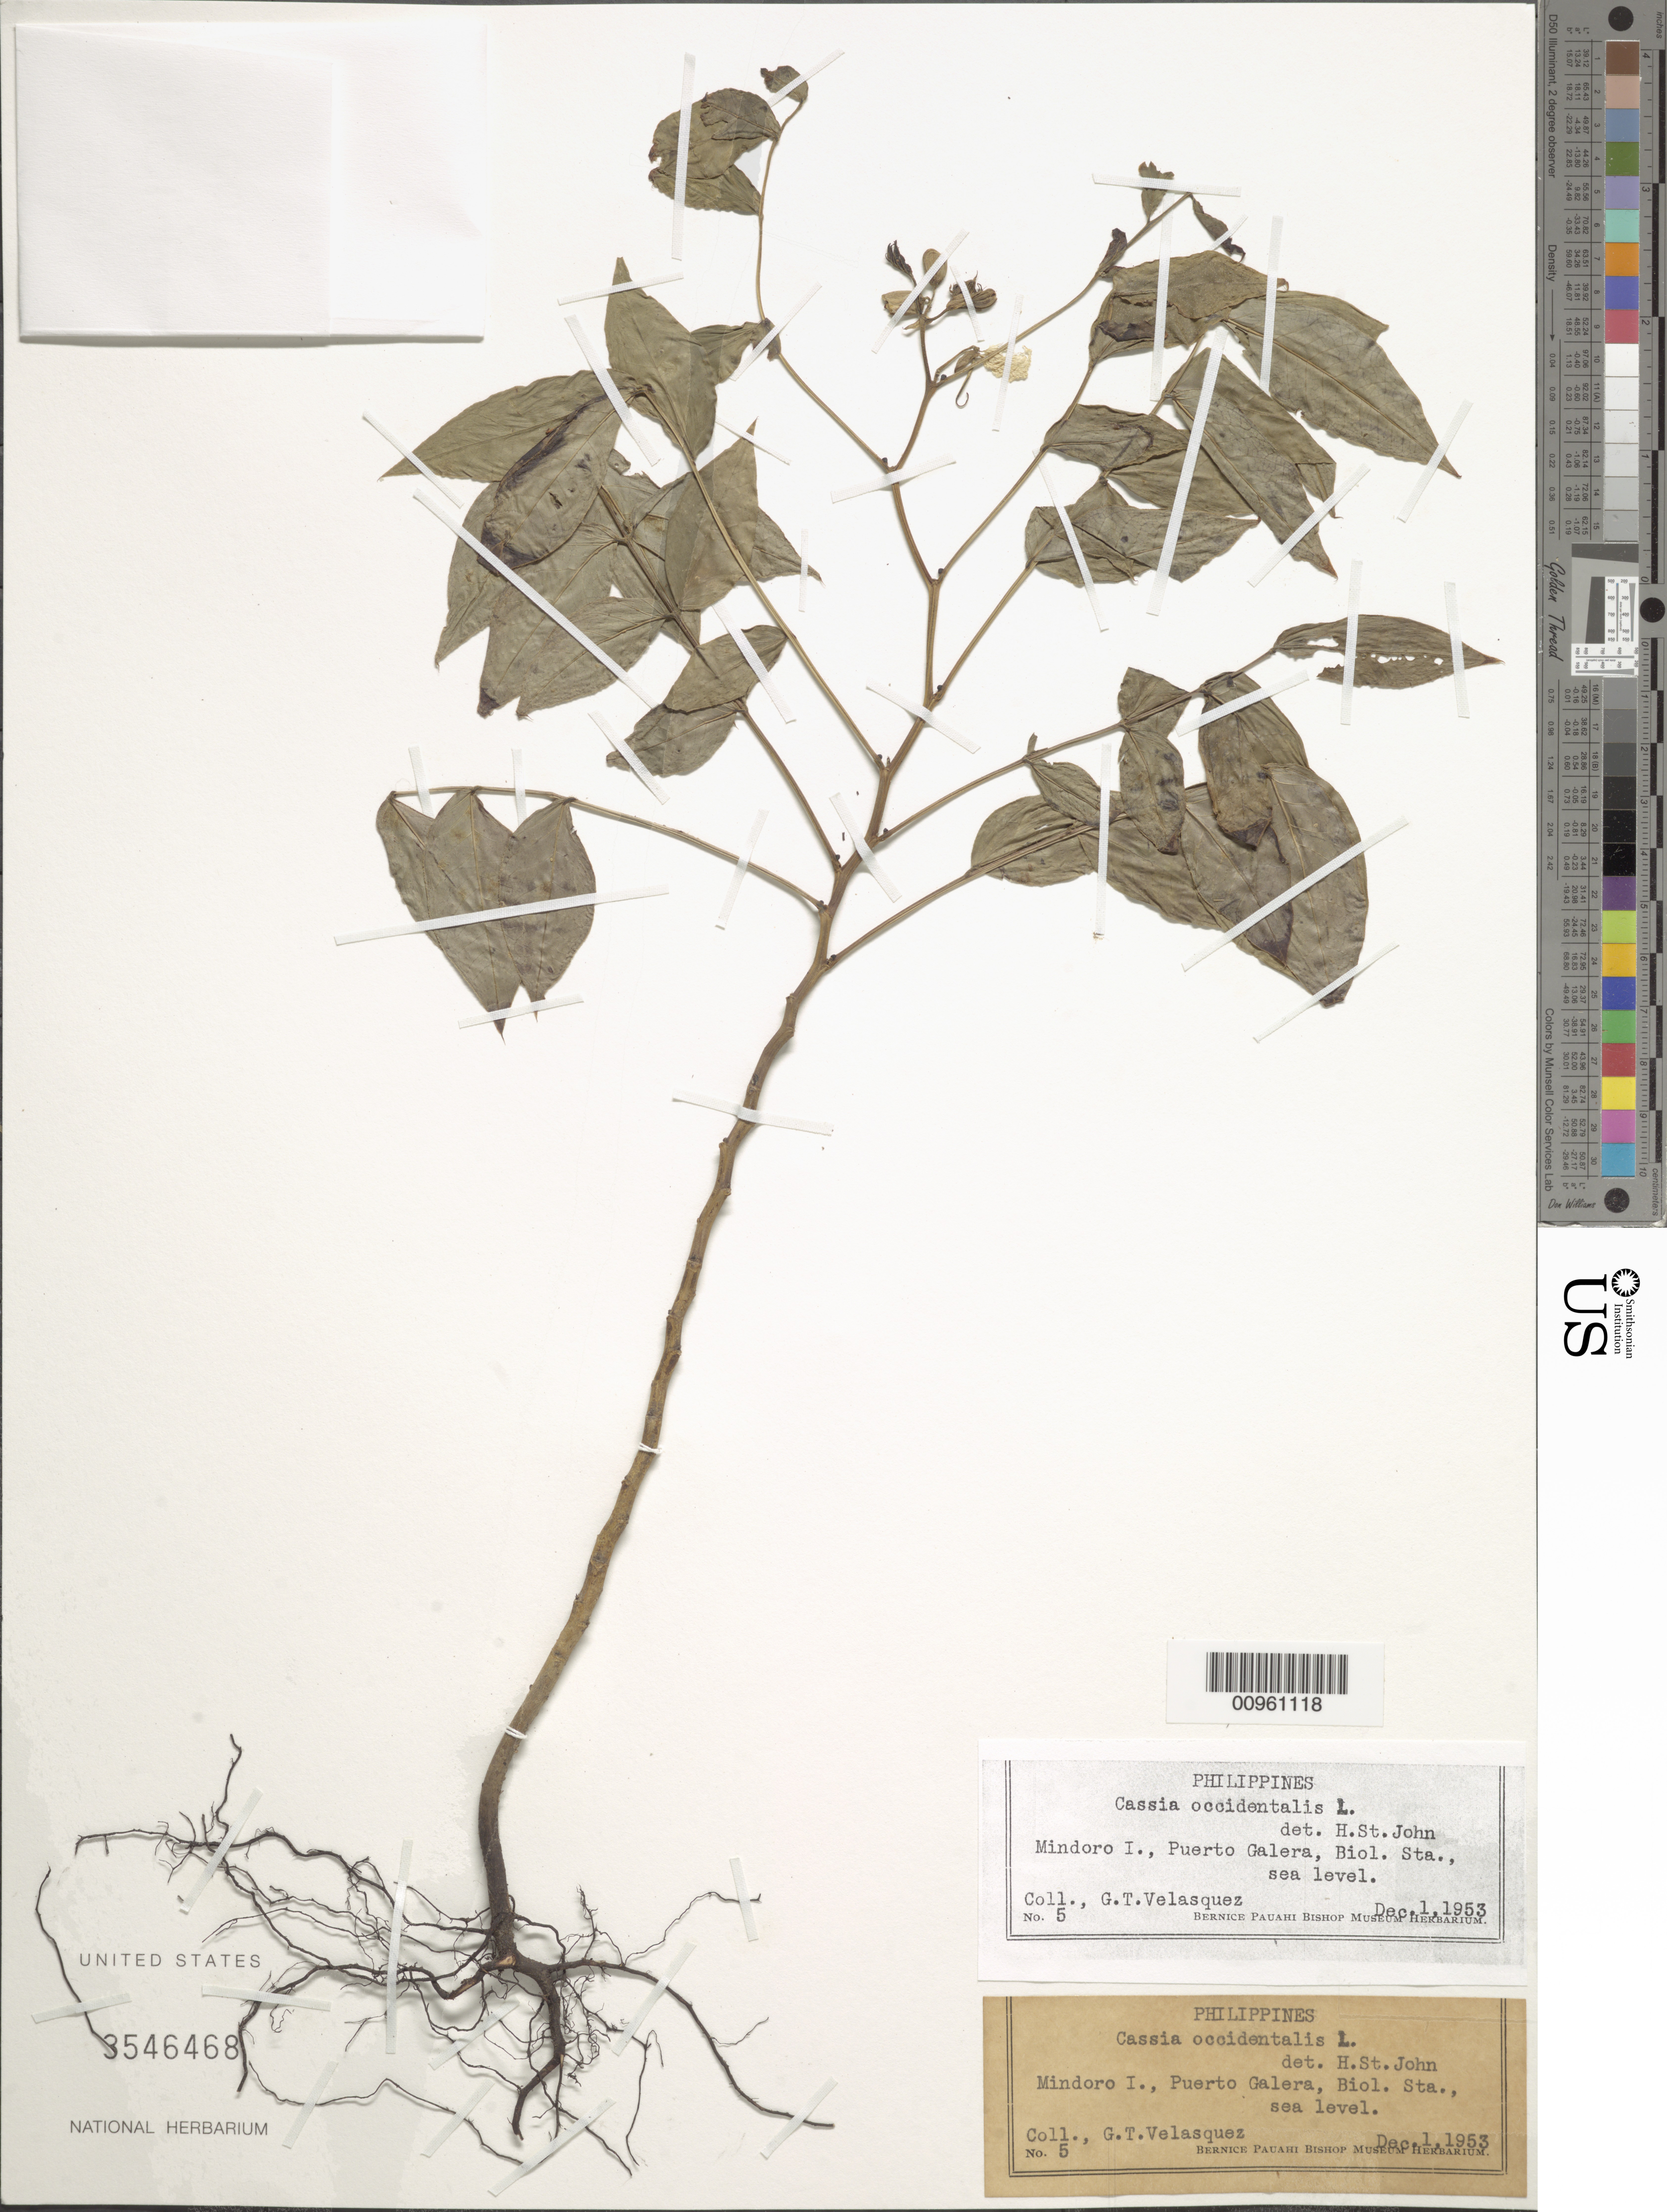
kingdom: Plantae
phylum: Tracheophyta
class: Magnoliopsida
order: Fabales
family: Fabaceae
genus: Senna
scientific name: Senna occidentalis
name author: (L.) Link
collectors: G. Velasquez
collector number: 5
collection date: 1953-12-01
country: Philippines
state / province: Mimaropa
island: Mindoro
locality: Mindoro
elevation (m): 0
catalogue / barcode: US 3546468